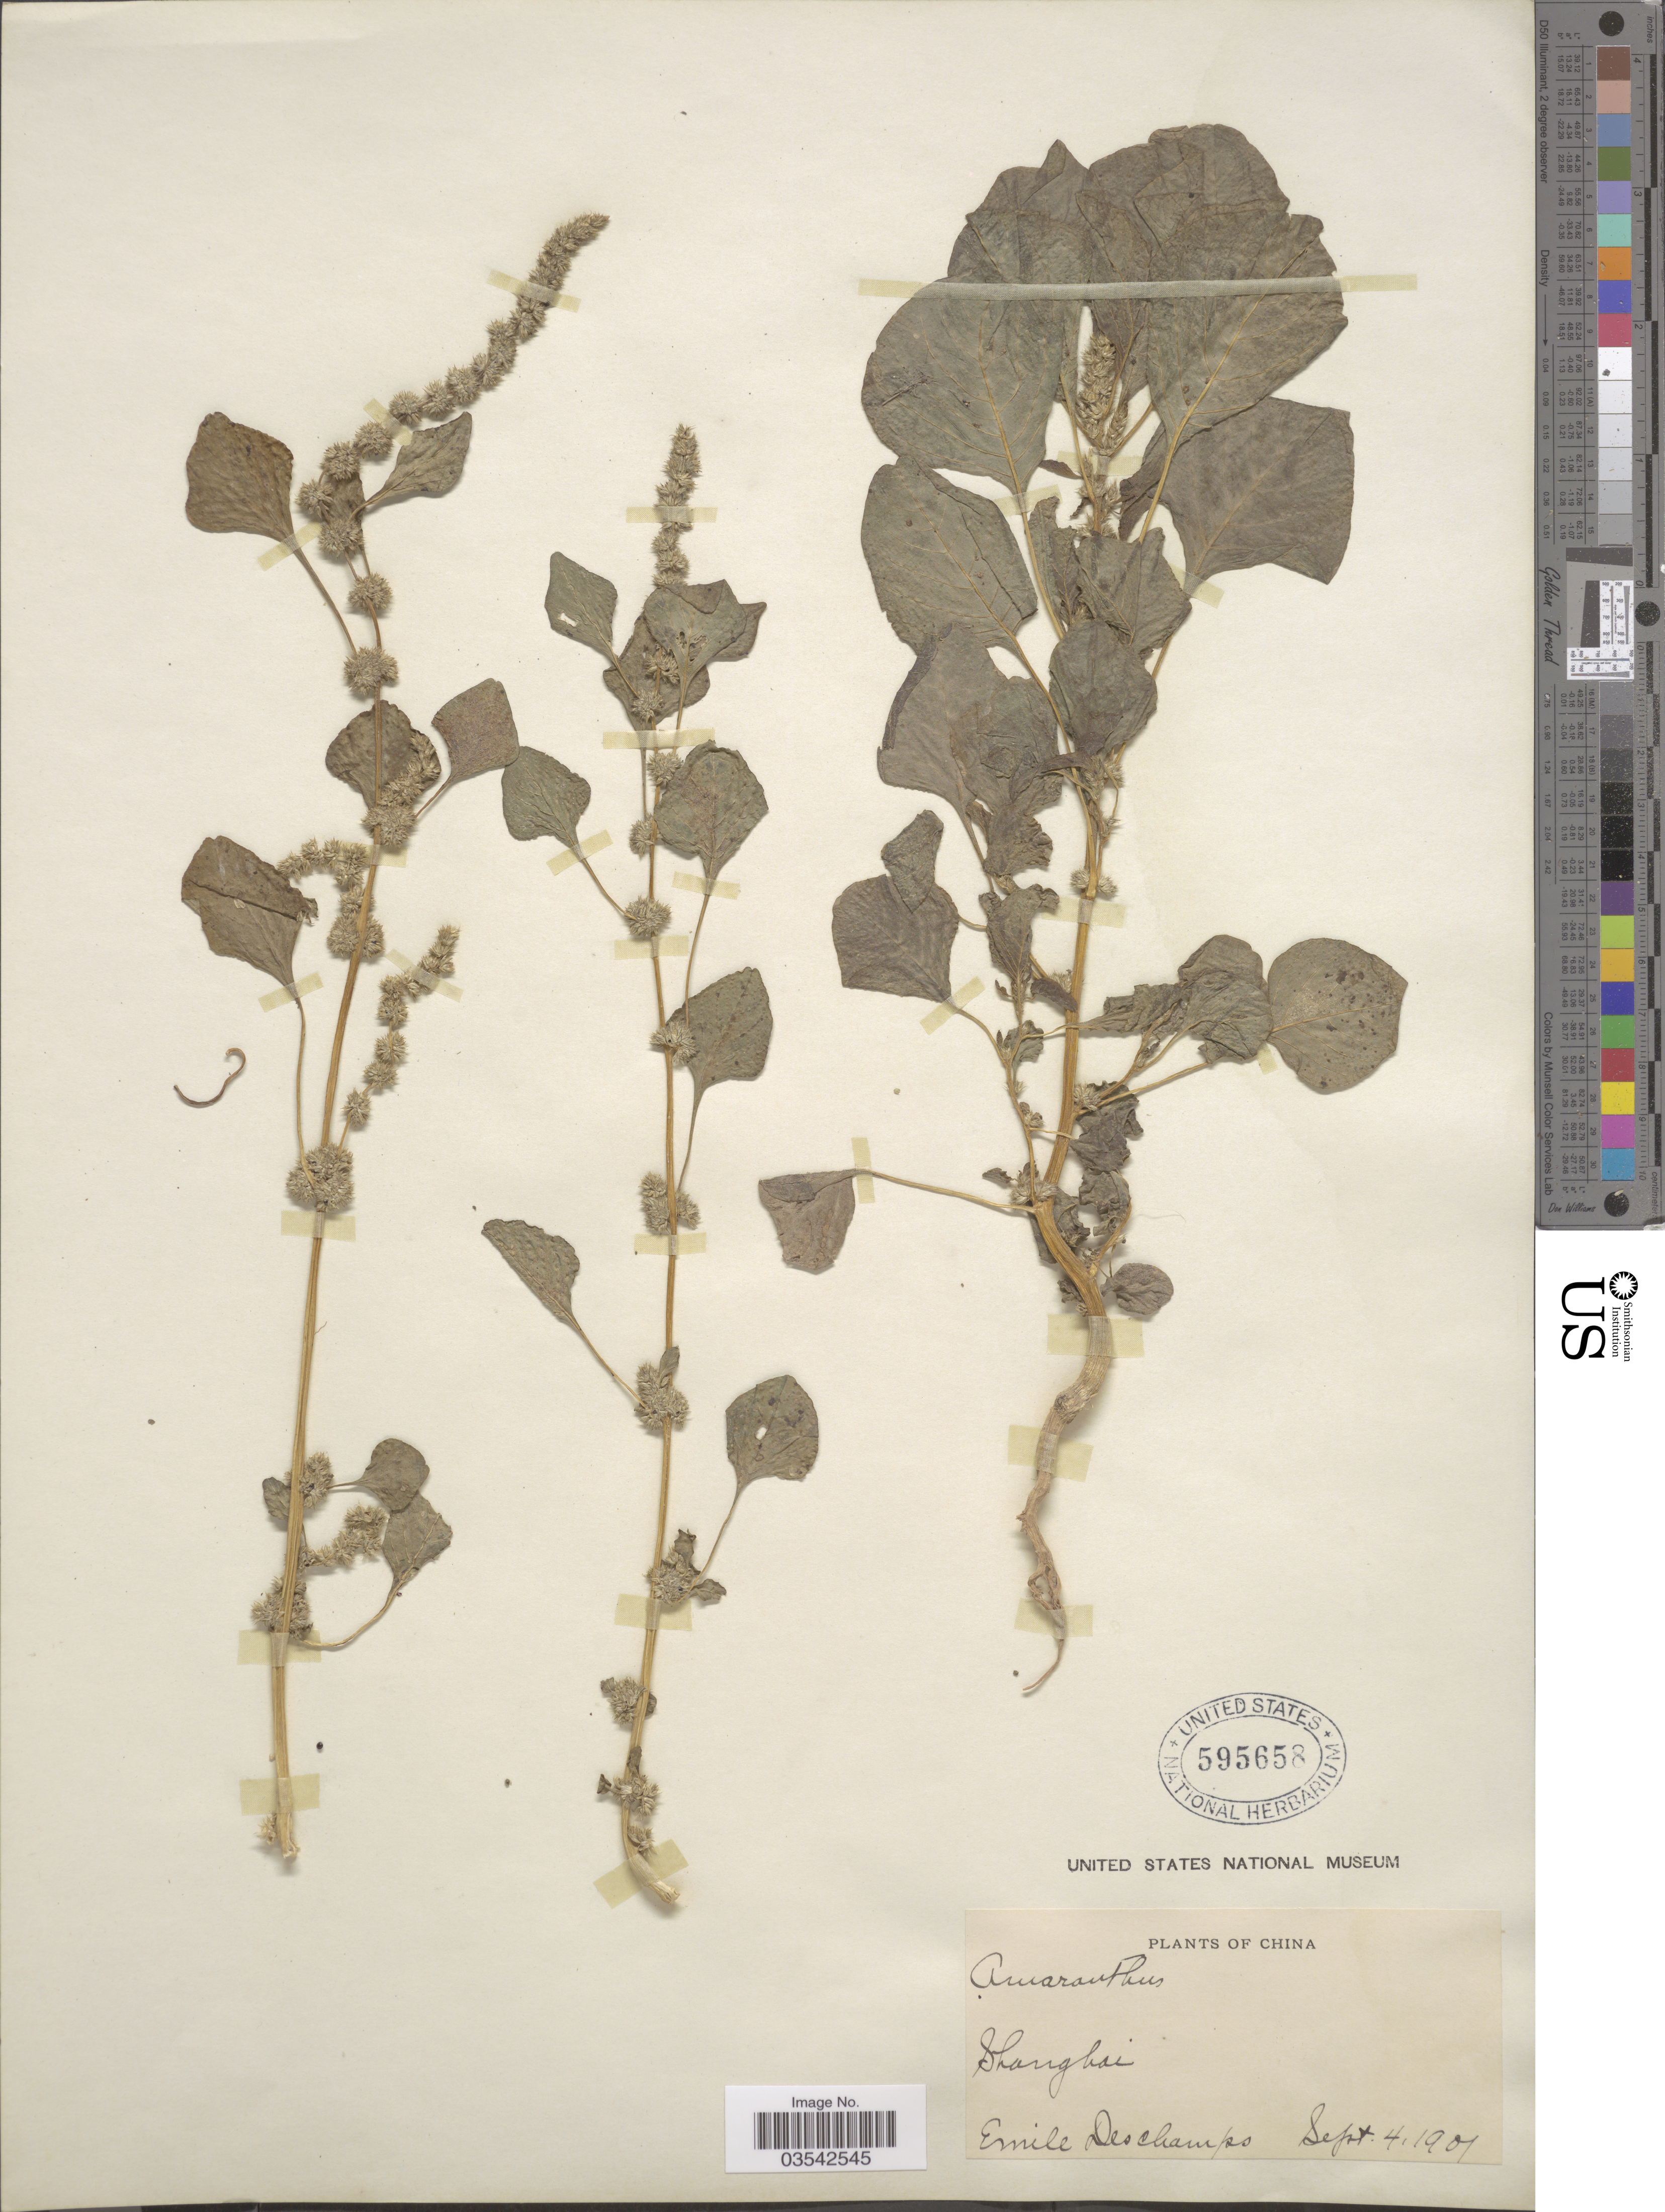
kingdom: Plantae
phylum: Tracheophyta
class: Magnoliopsida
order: Caryophyllales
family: Amaranthaceae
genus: Amaranthus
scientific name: Amaranthus tricolor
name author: L.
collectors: E. Deschamps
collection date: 1901-09-04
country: China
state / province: Shanghai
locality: Shanghai.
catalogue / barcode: US 595658